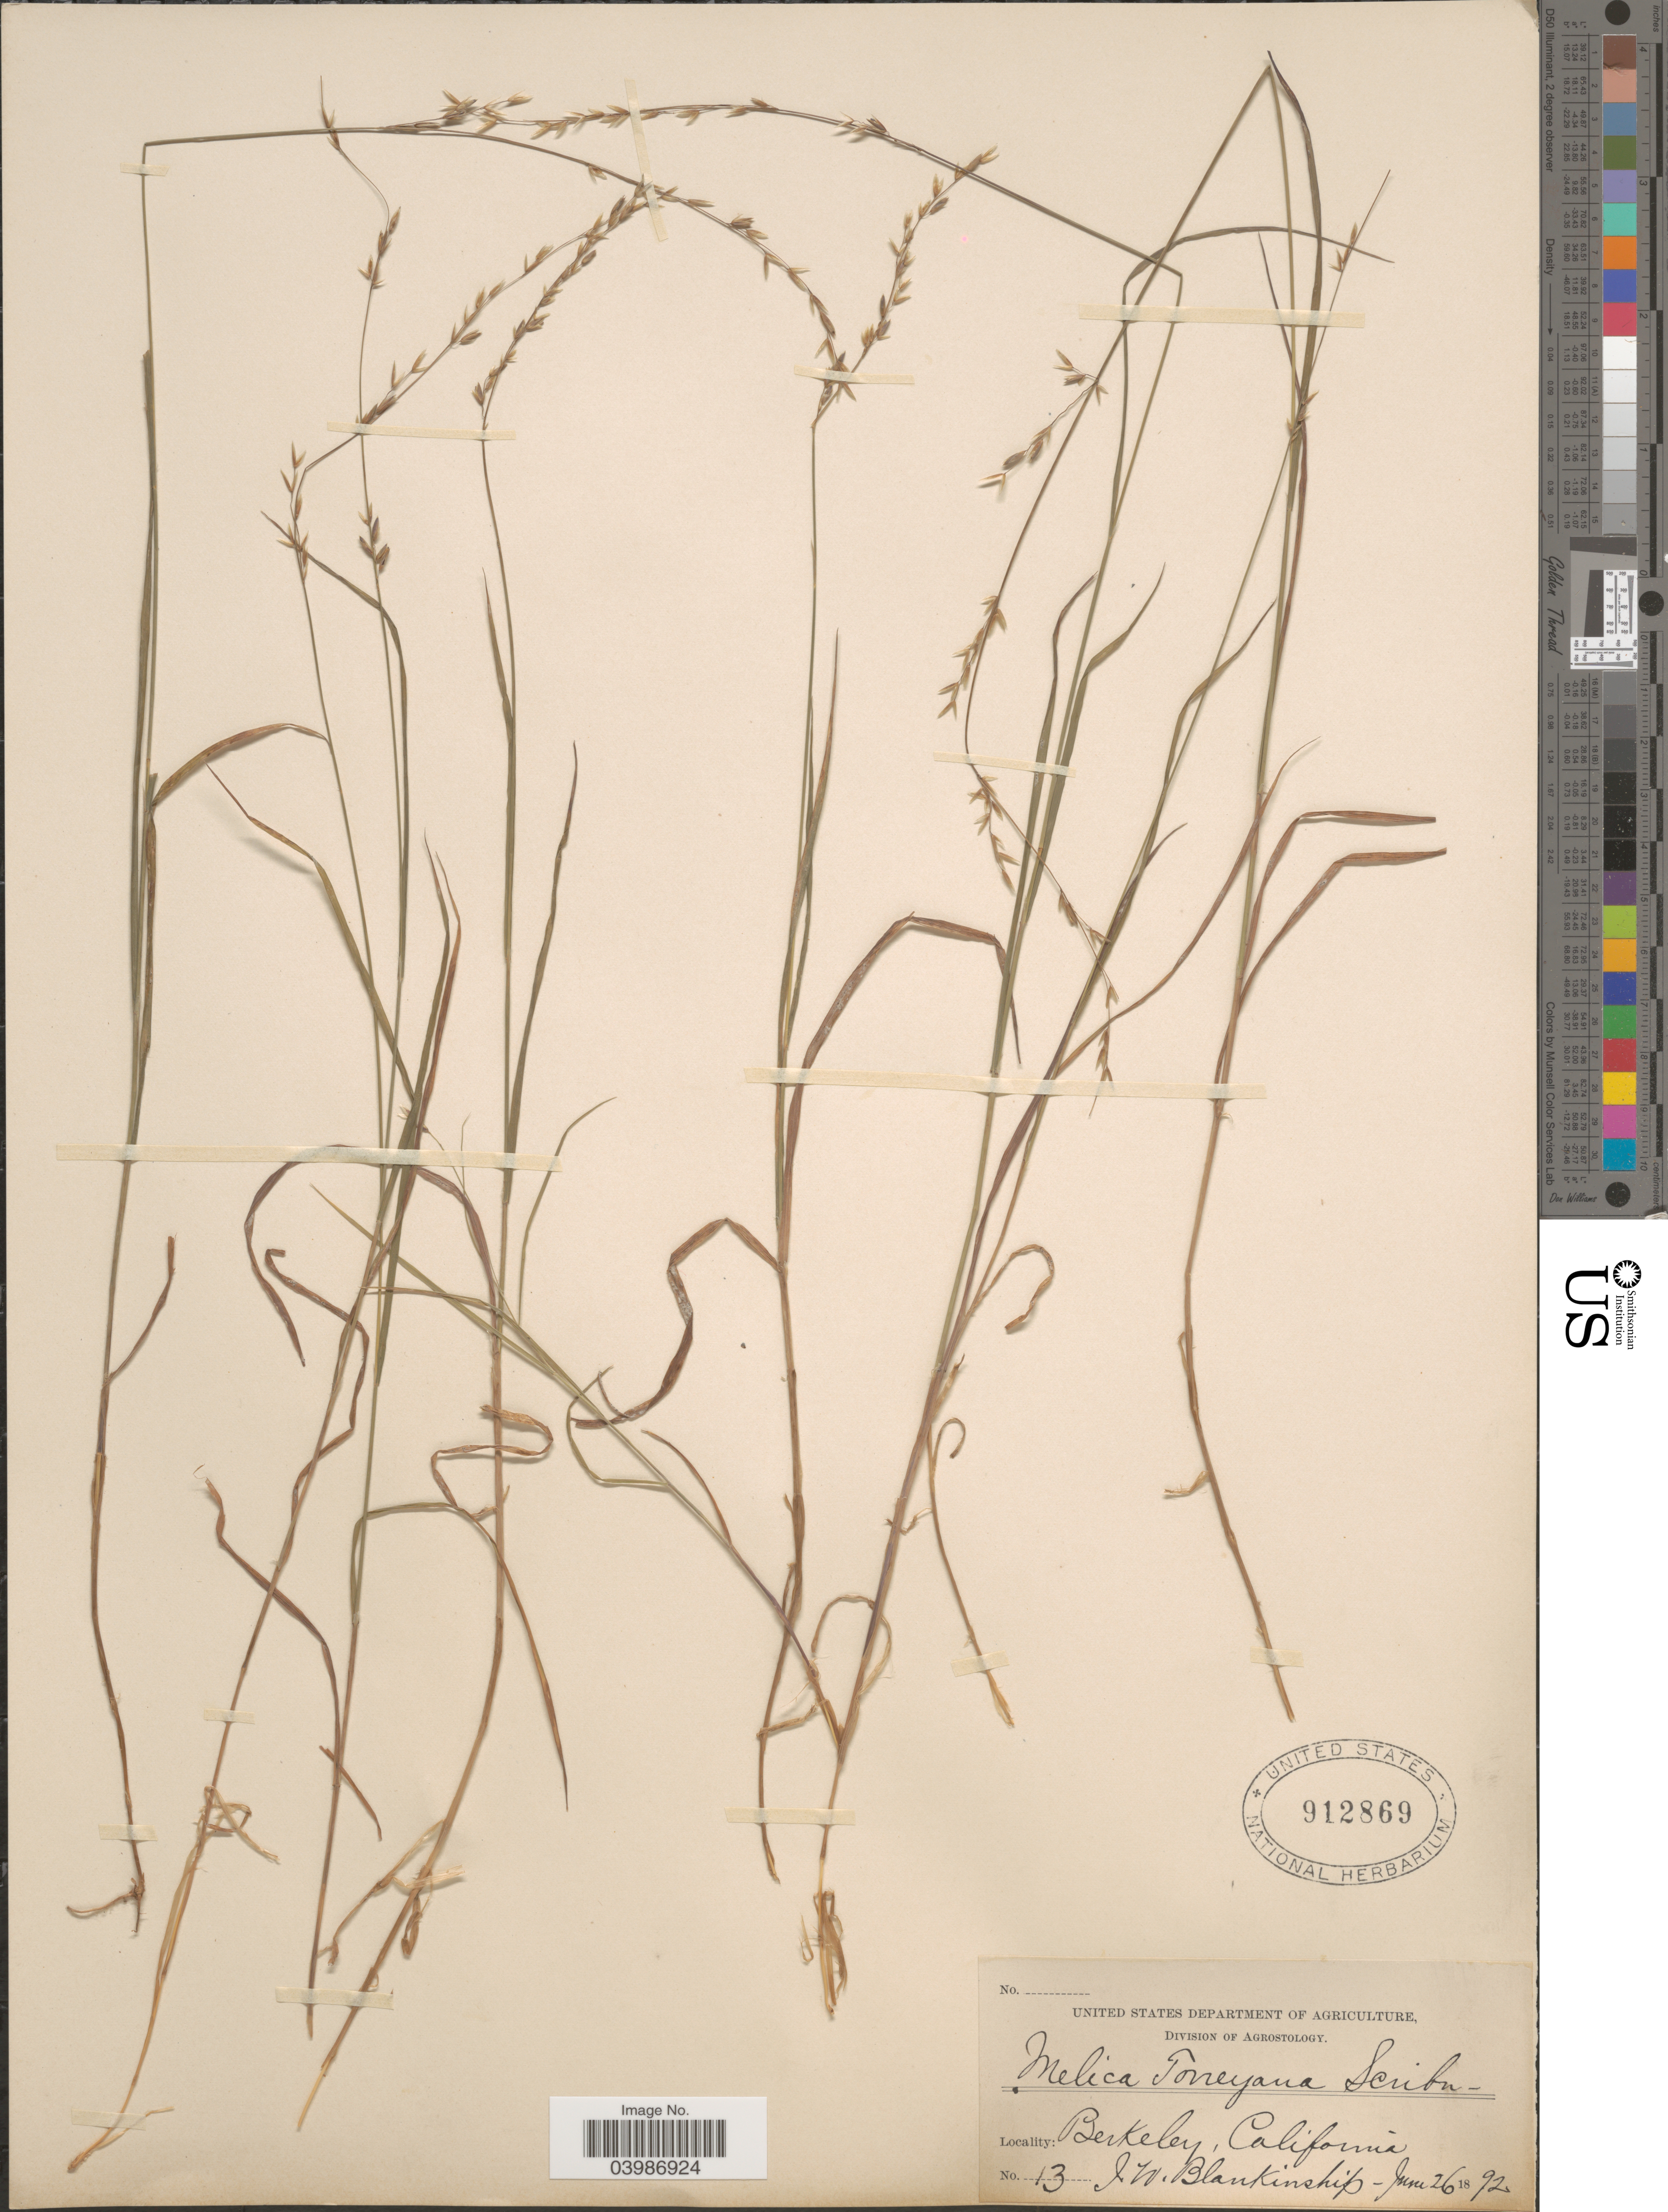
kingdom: Plantae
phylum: Tracheophyta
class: Liliopsida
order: Poales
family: Poaceae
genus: Melica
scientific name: Melica torreyana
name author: Scribn.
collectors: J. W. Blankinship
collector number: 13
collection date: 1892-06-26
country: United States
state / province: California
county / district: Alameda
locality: Berkeley.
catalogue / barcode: US 912869